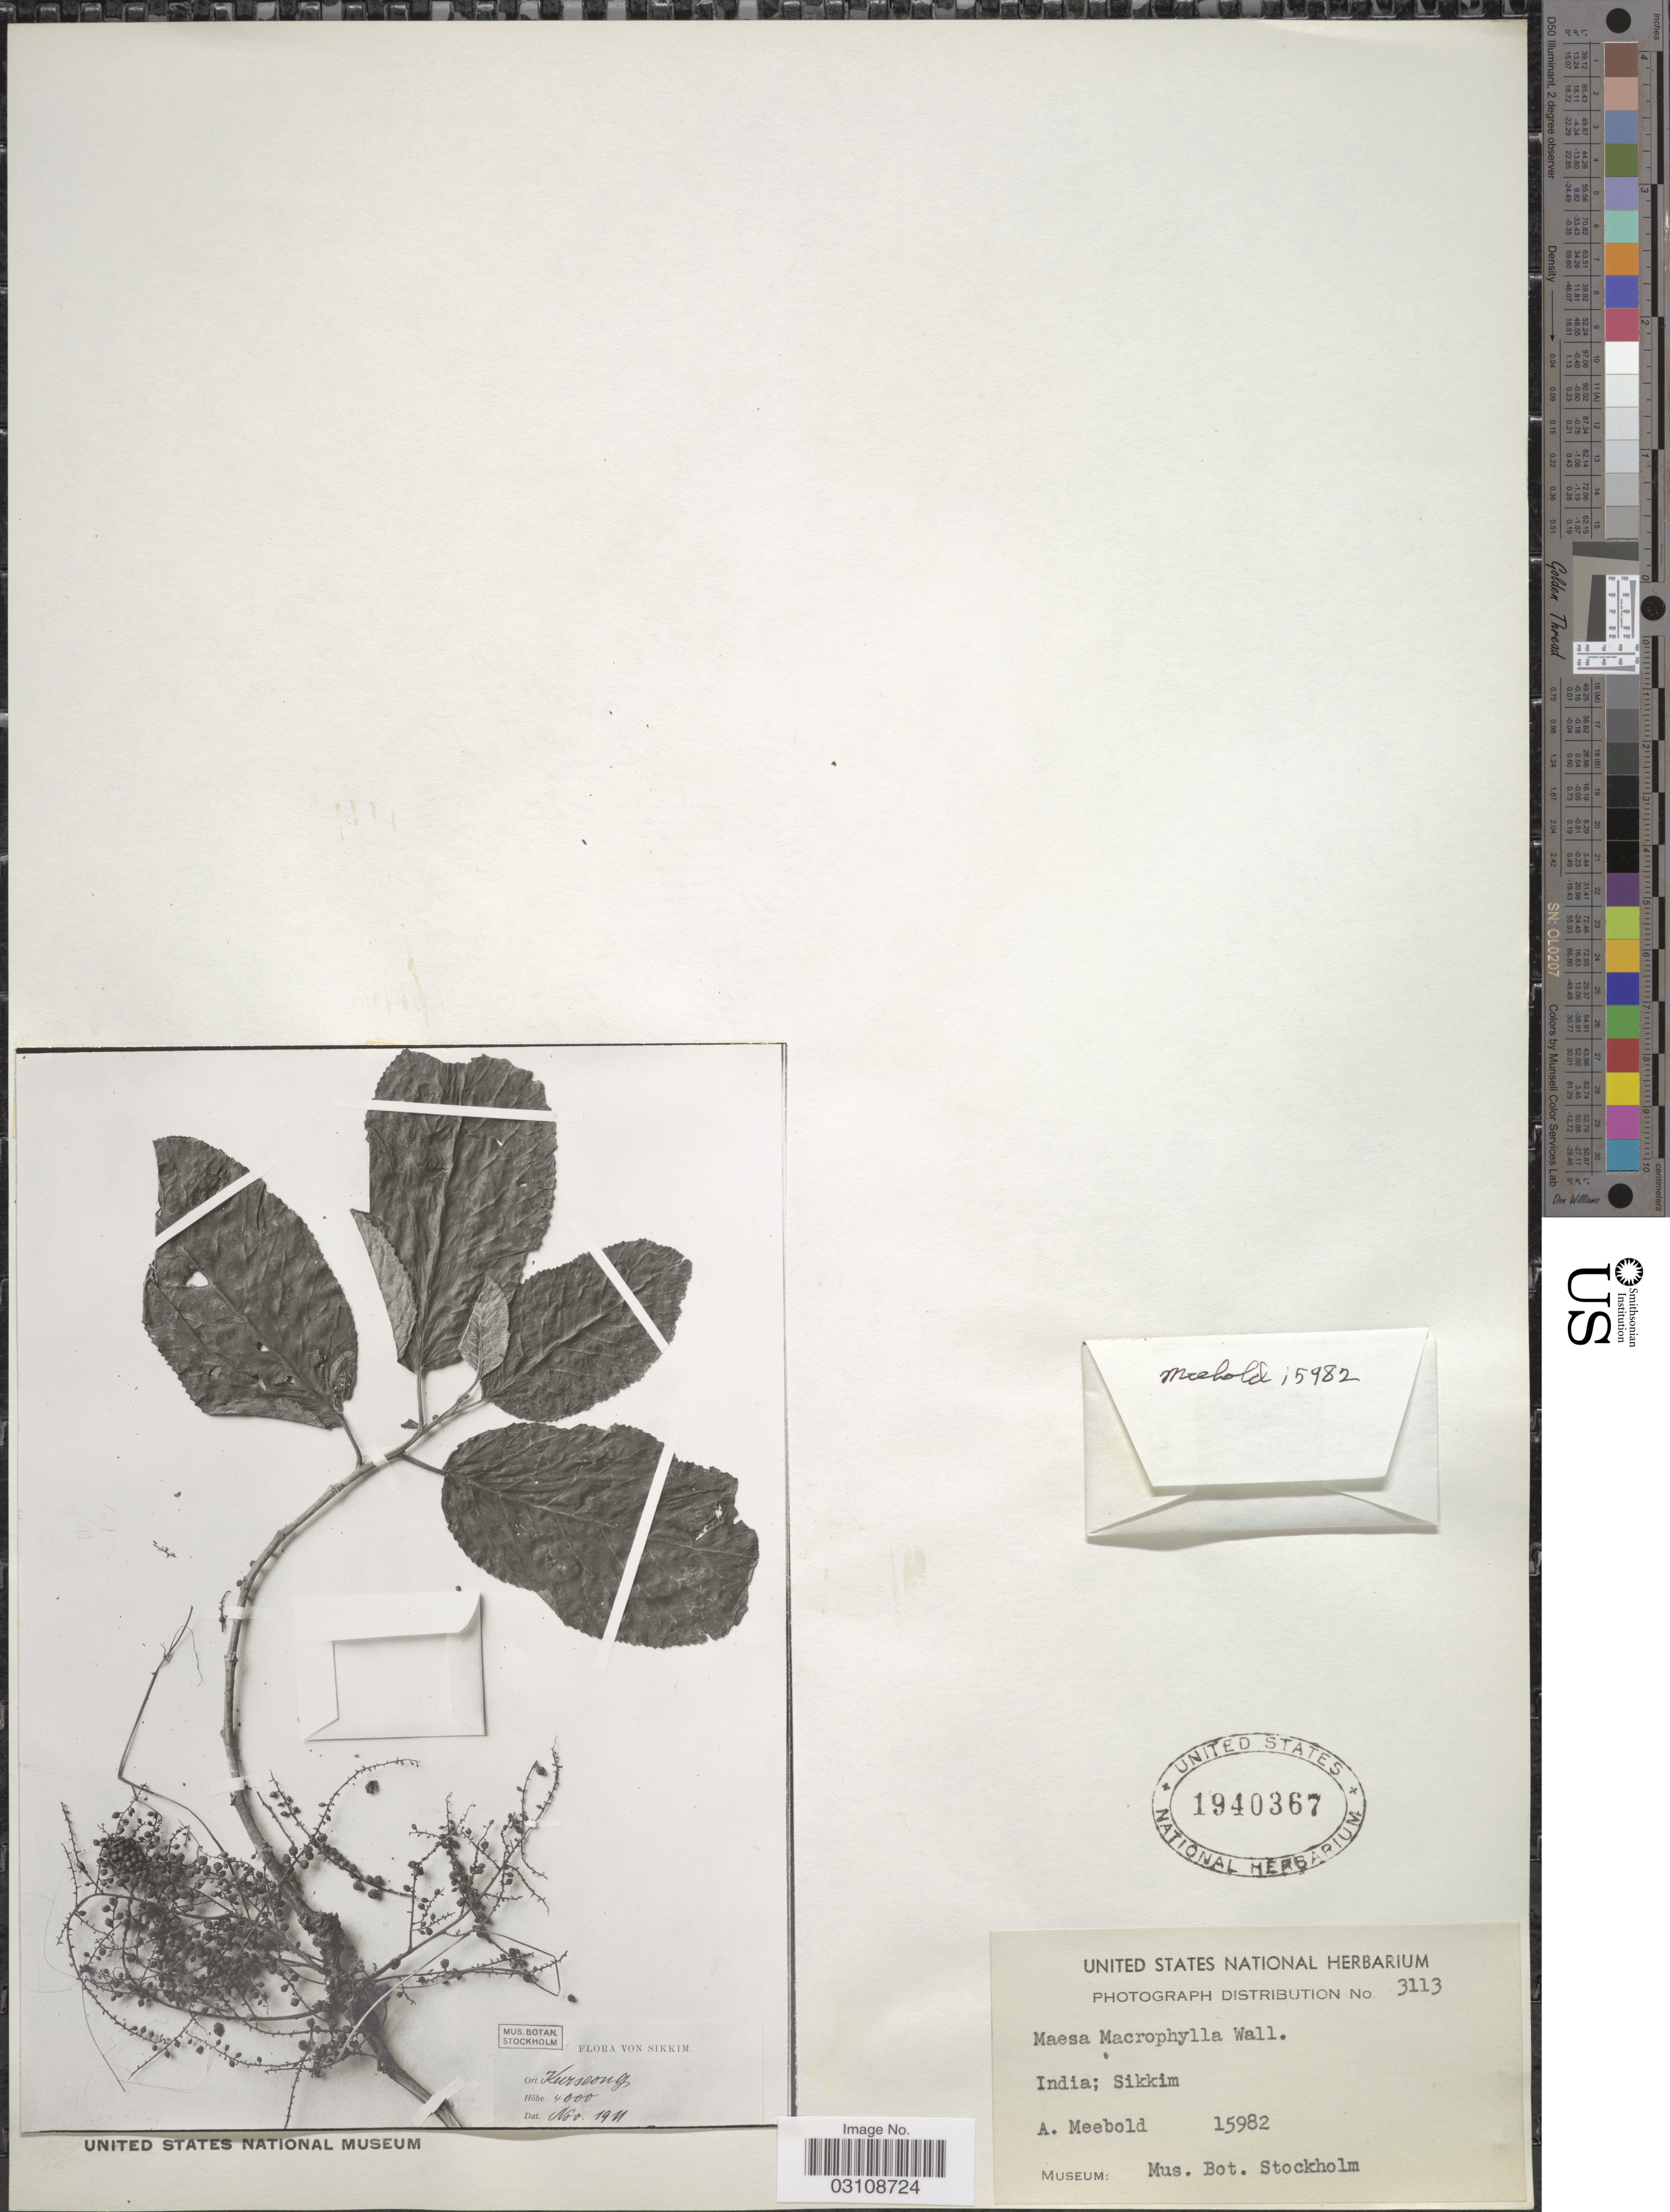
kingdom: Plantae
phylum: Tracheophyta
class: Magnoliopsida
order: Ericales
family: Primulaceae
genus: Maesa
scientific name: Maesa macrophylla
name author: Wall.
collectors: A. Meebold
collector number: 15982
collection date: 1911-11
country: India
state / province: Sikkim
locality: Kurseong.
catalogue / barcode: US 1940367